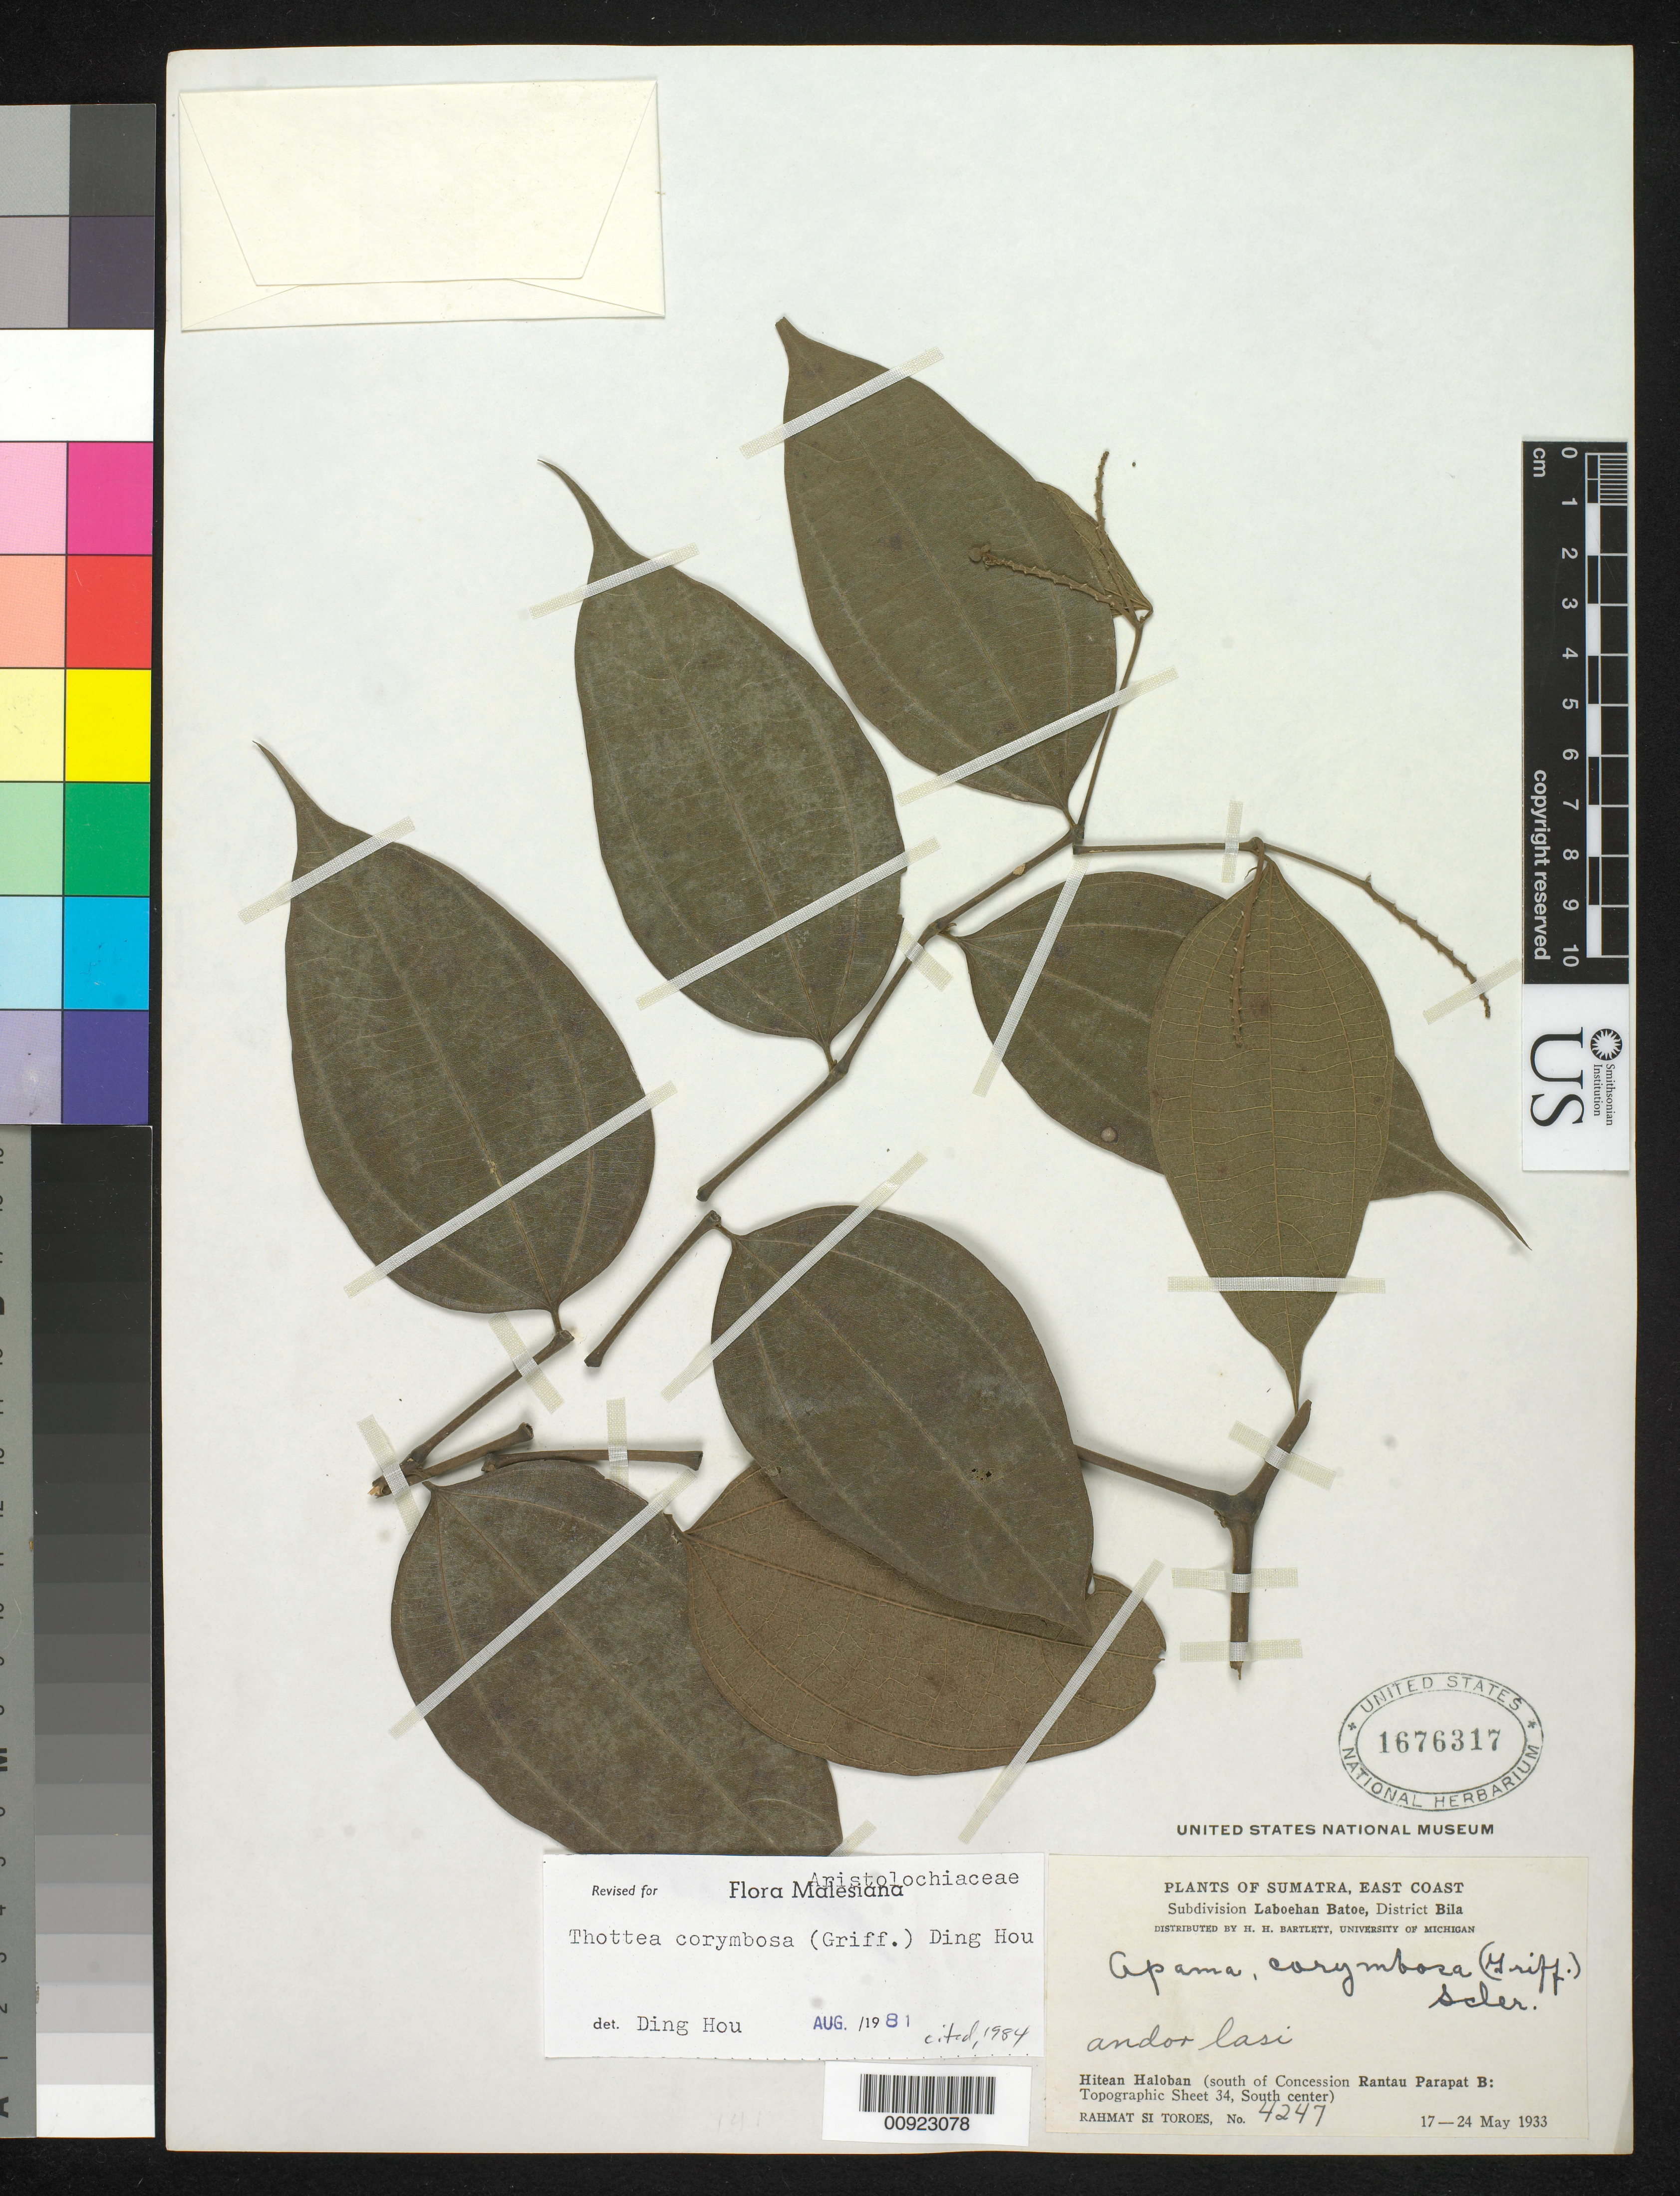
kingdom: Plantae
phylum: Tracheophyta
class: Magnoliopsida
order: Piperales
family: Aristolochiaceae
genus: Thottea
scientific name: Thottea corymbosa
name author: (Griff.) Ding Hou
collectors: Rahmat Si Boeea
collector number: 4247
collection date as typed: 17 May 1933 to 24 May 1933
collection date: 1933-05-17/1933-05-24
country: Indonesia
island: Sumatra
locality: East coast; District Bila, Subdivision Laboehan Batoe; Hitean Haloban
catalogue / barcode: US 1676317